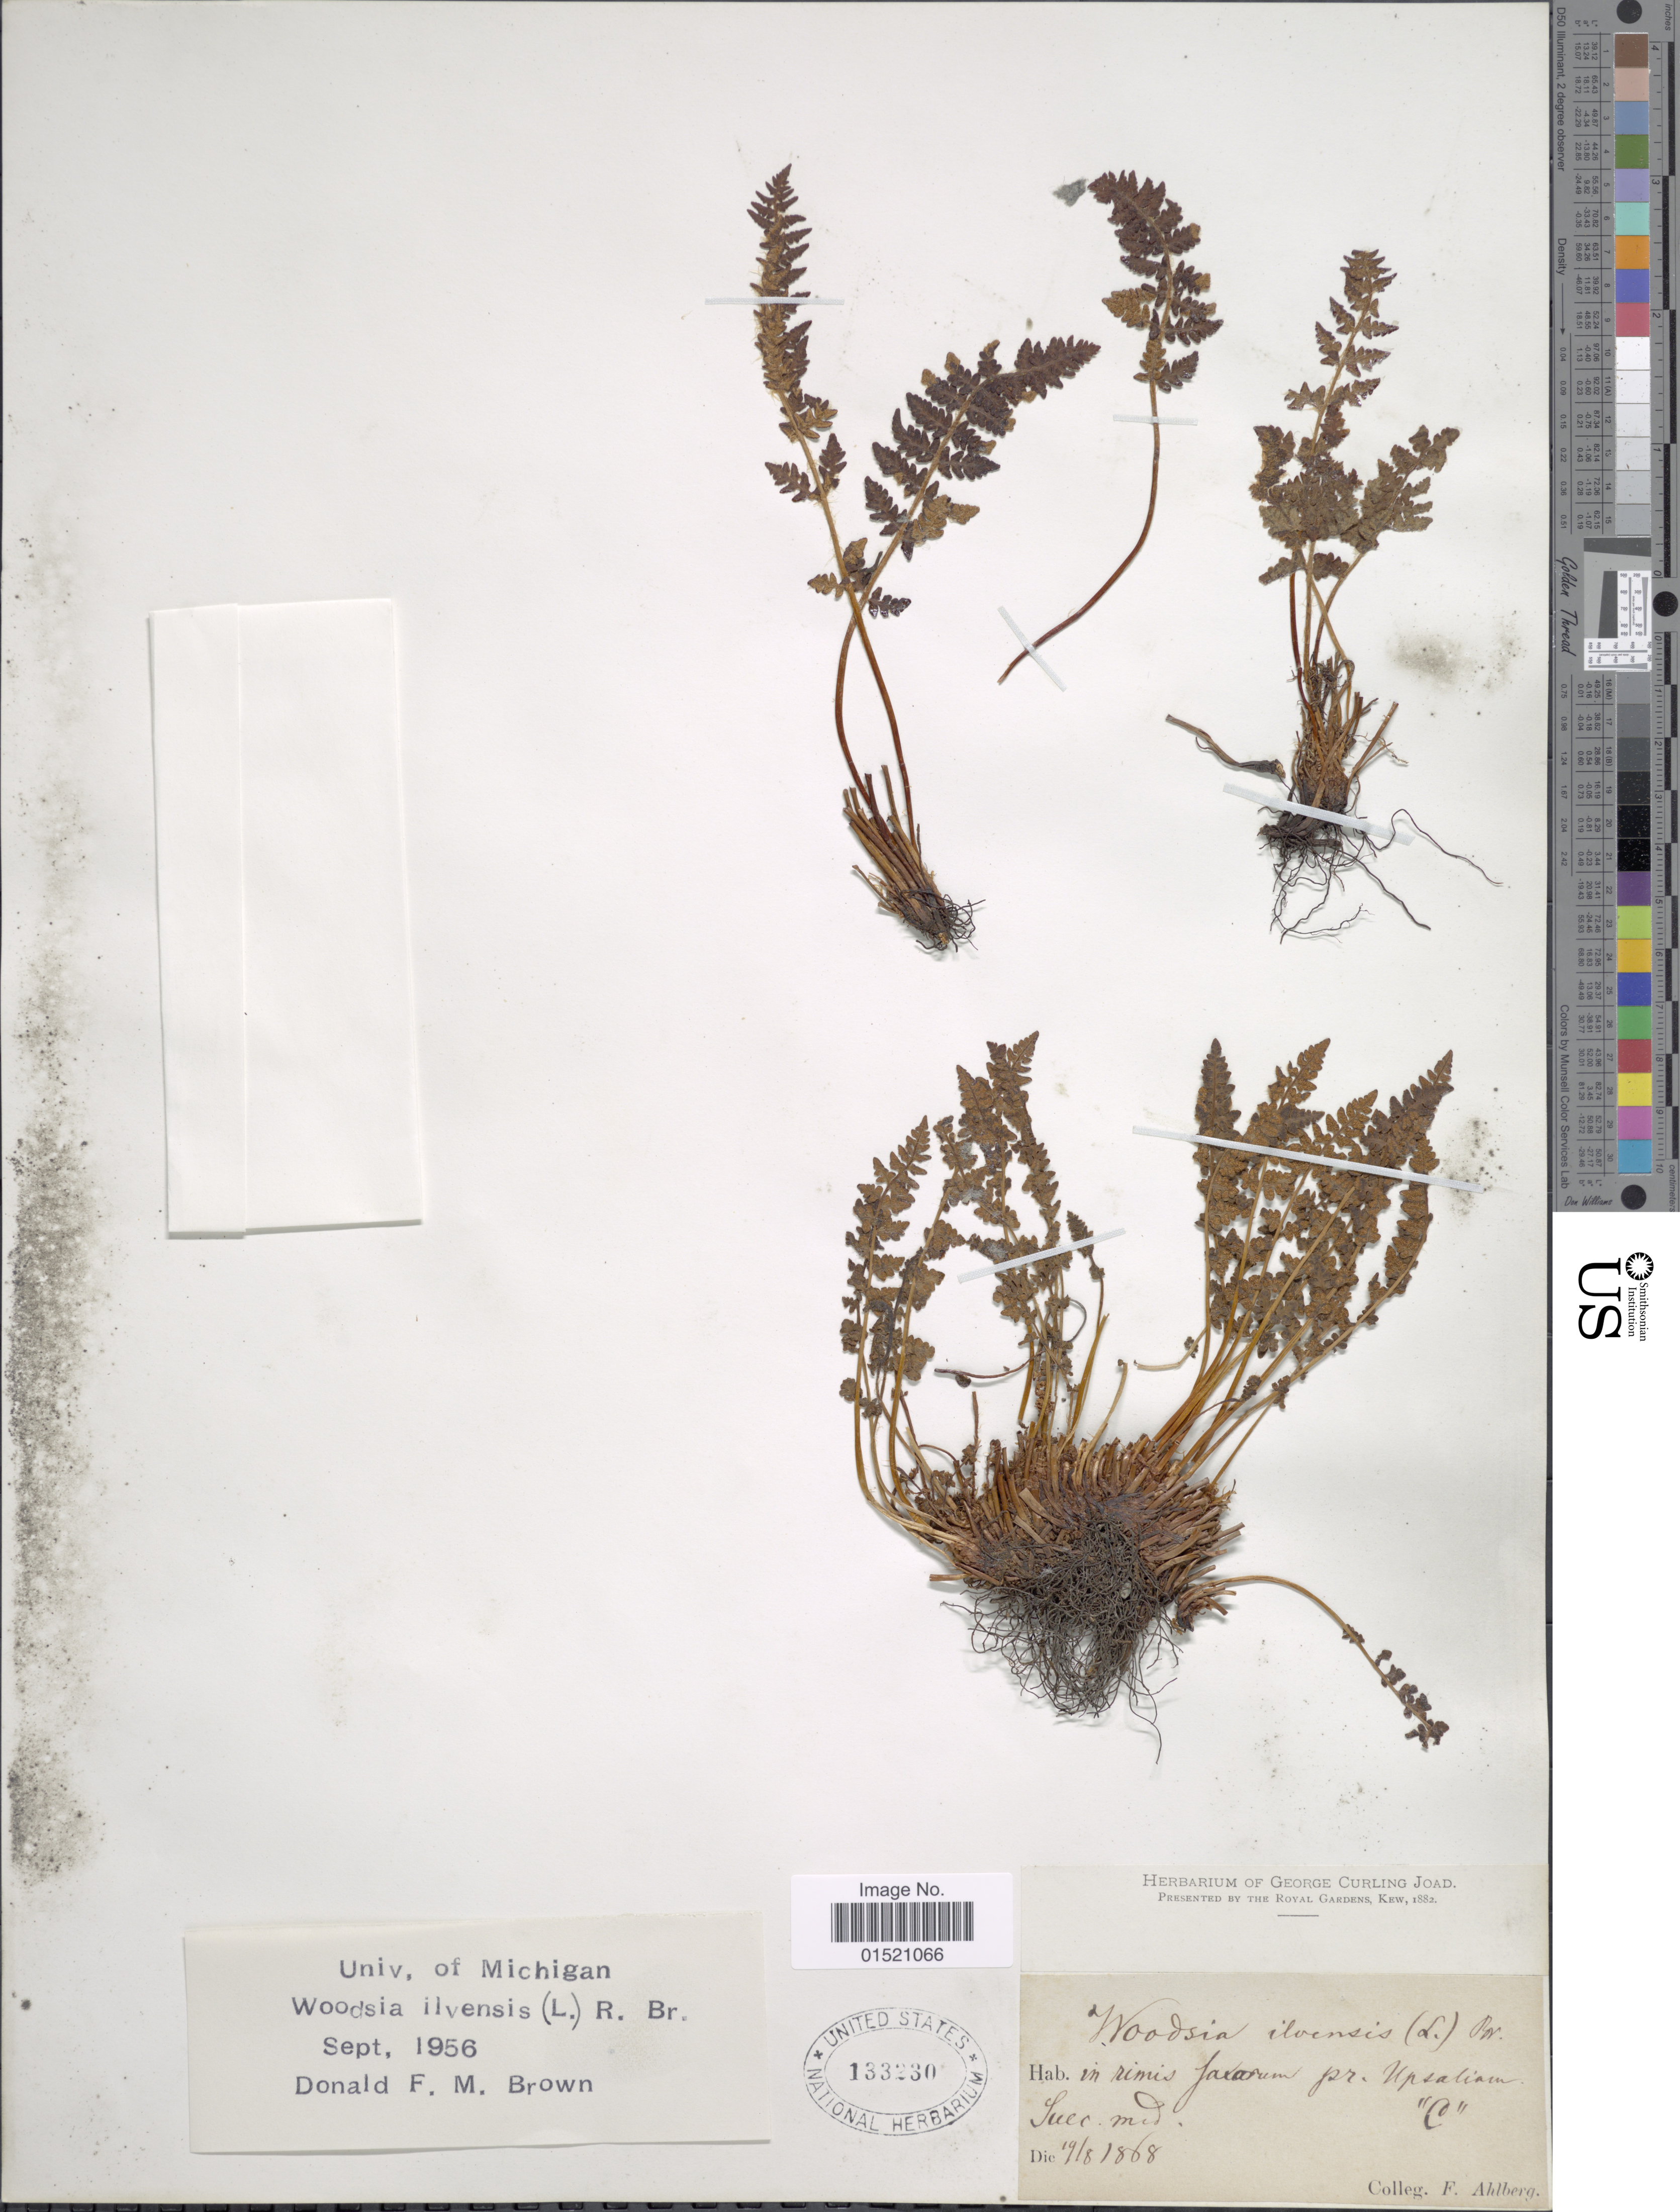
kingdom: Plantae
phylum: Tracheophyta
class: Polypodiopsida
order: Polypodiales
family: Woodsiaceae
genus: Woodsia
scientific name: Woodsia ilvensis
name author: (L.) R. Br.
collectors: F. Ahlberg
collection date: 1868-08-19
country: Sweden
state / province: Uppsala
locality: in rimis saxroum, pr Upsaliana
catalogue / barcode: US 133230